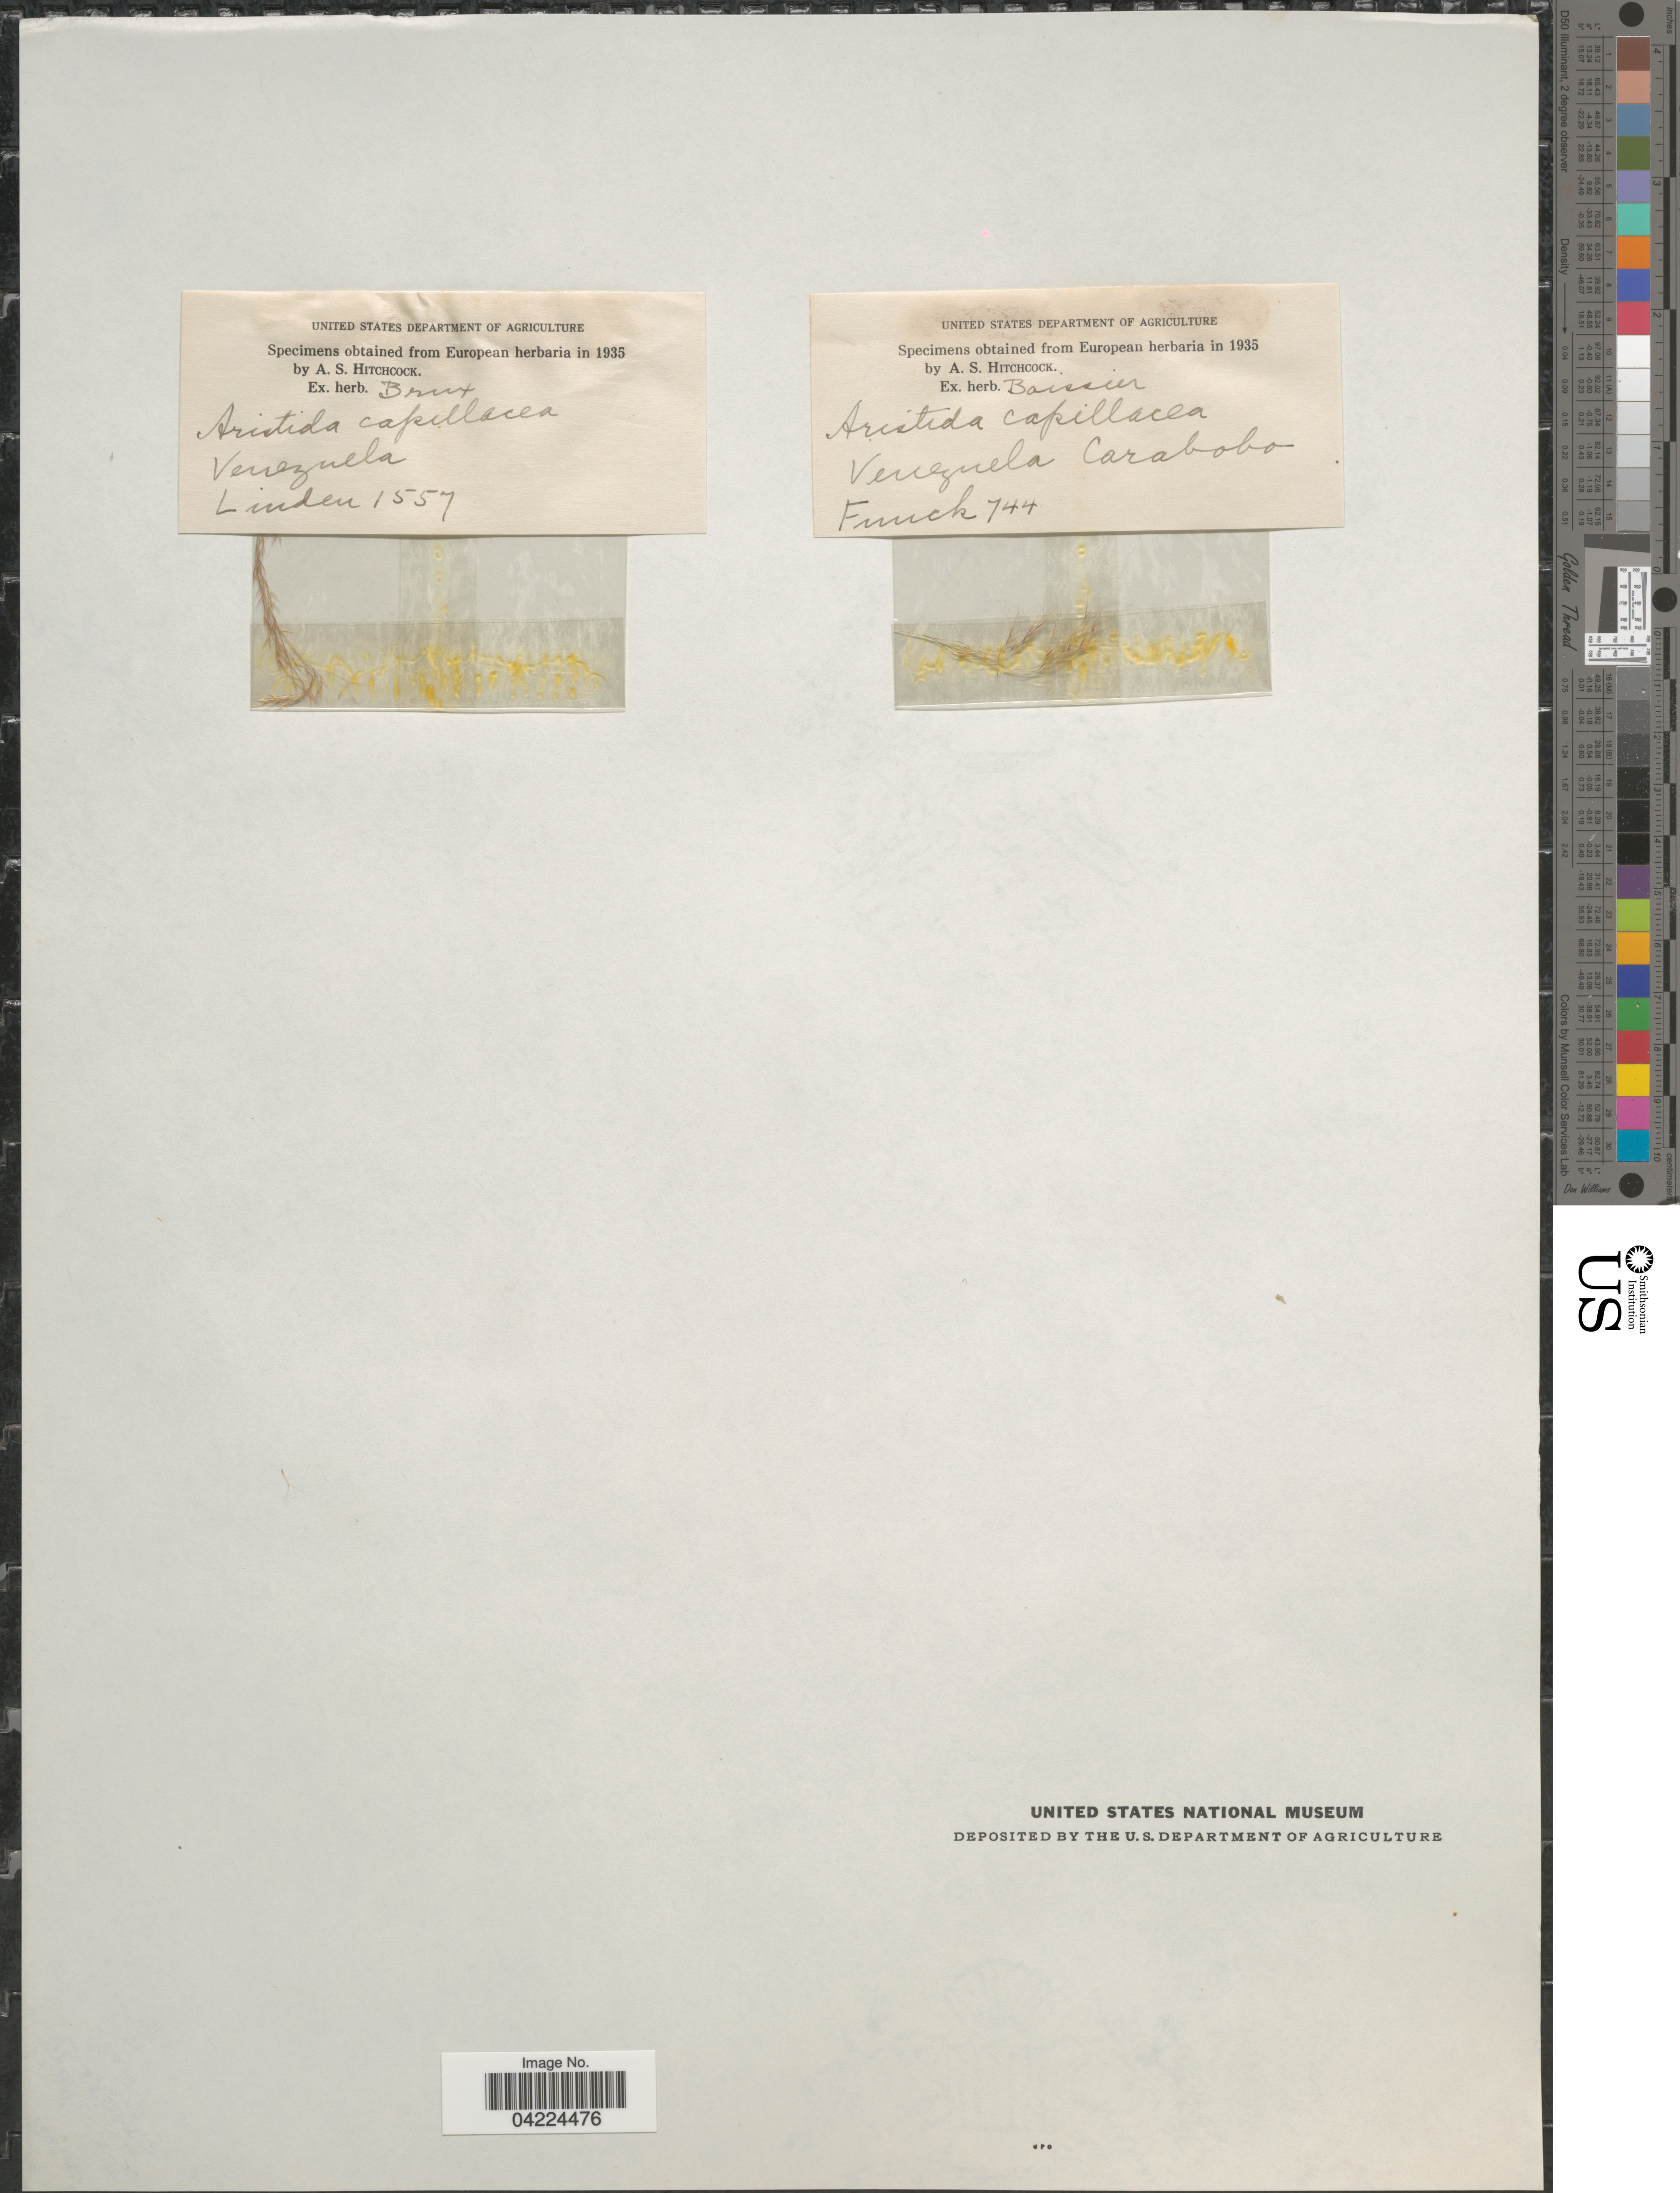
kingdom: Plantae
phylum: Tracheophyta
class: Liliopsida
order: Poales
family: Poaceae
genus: Aristida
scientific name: Aristida capillacea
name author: Lam.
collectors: -. Funck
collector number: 744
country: Venezuela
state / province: Carabobo